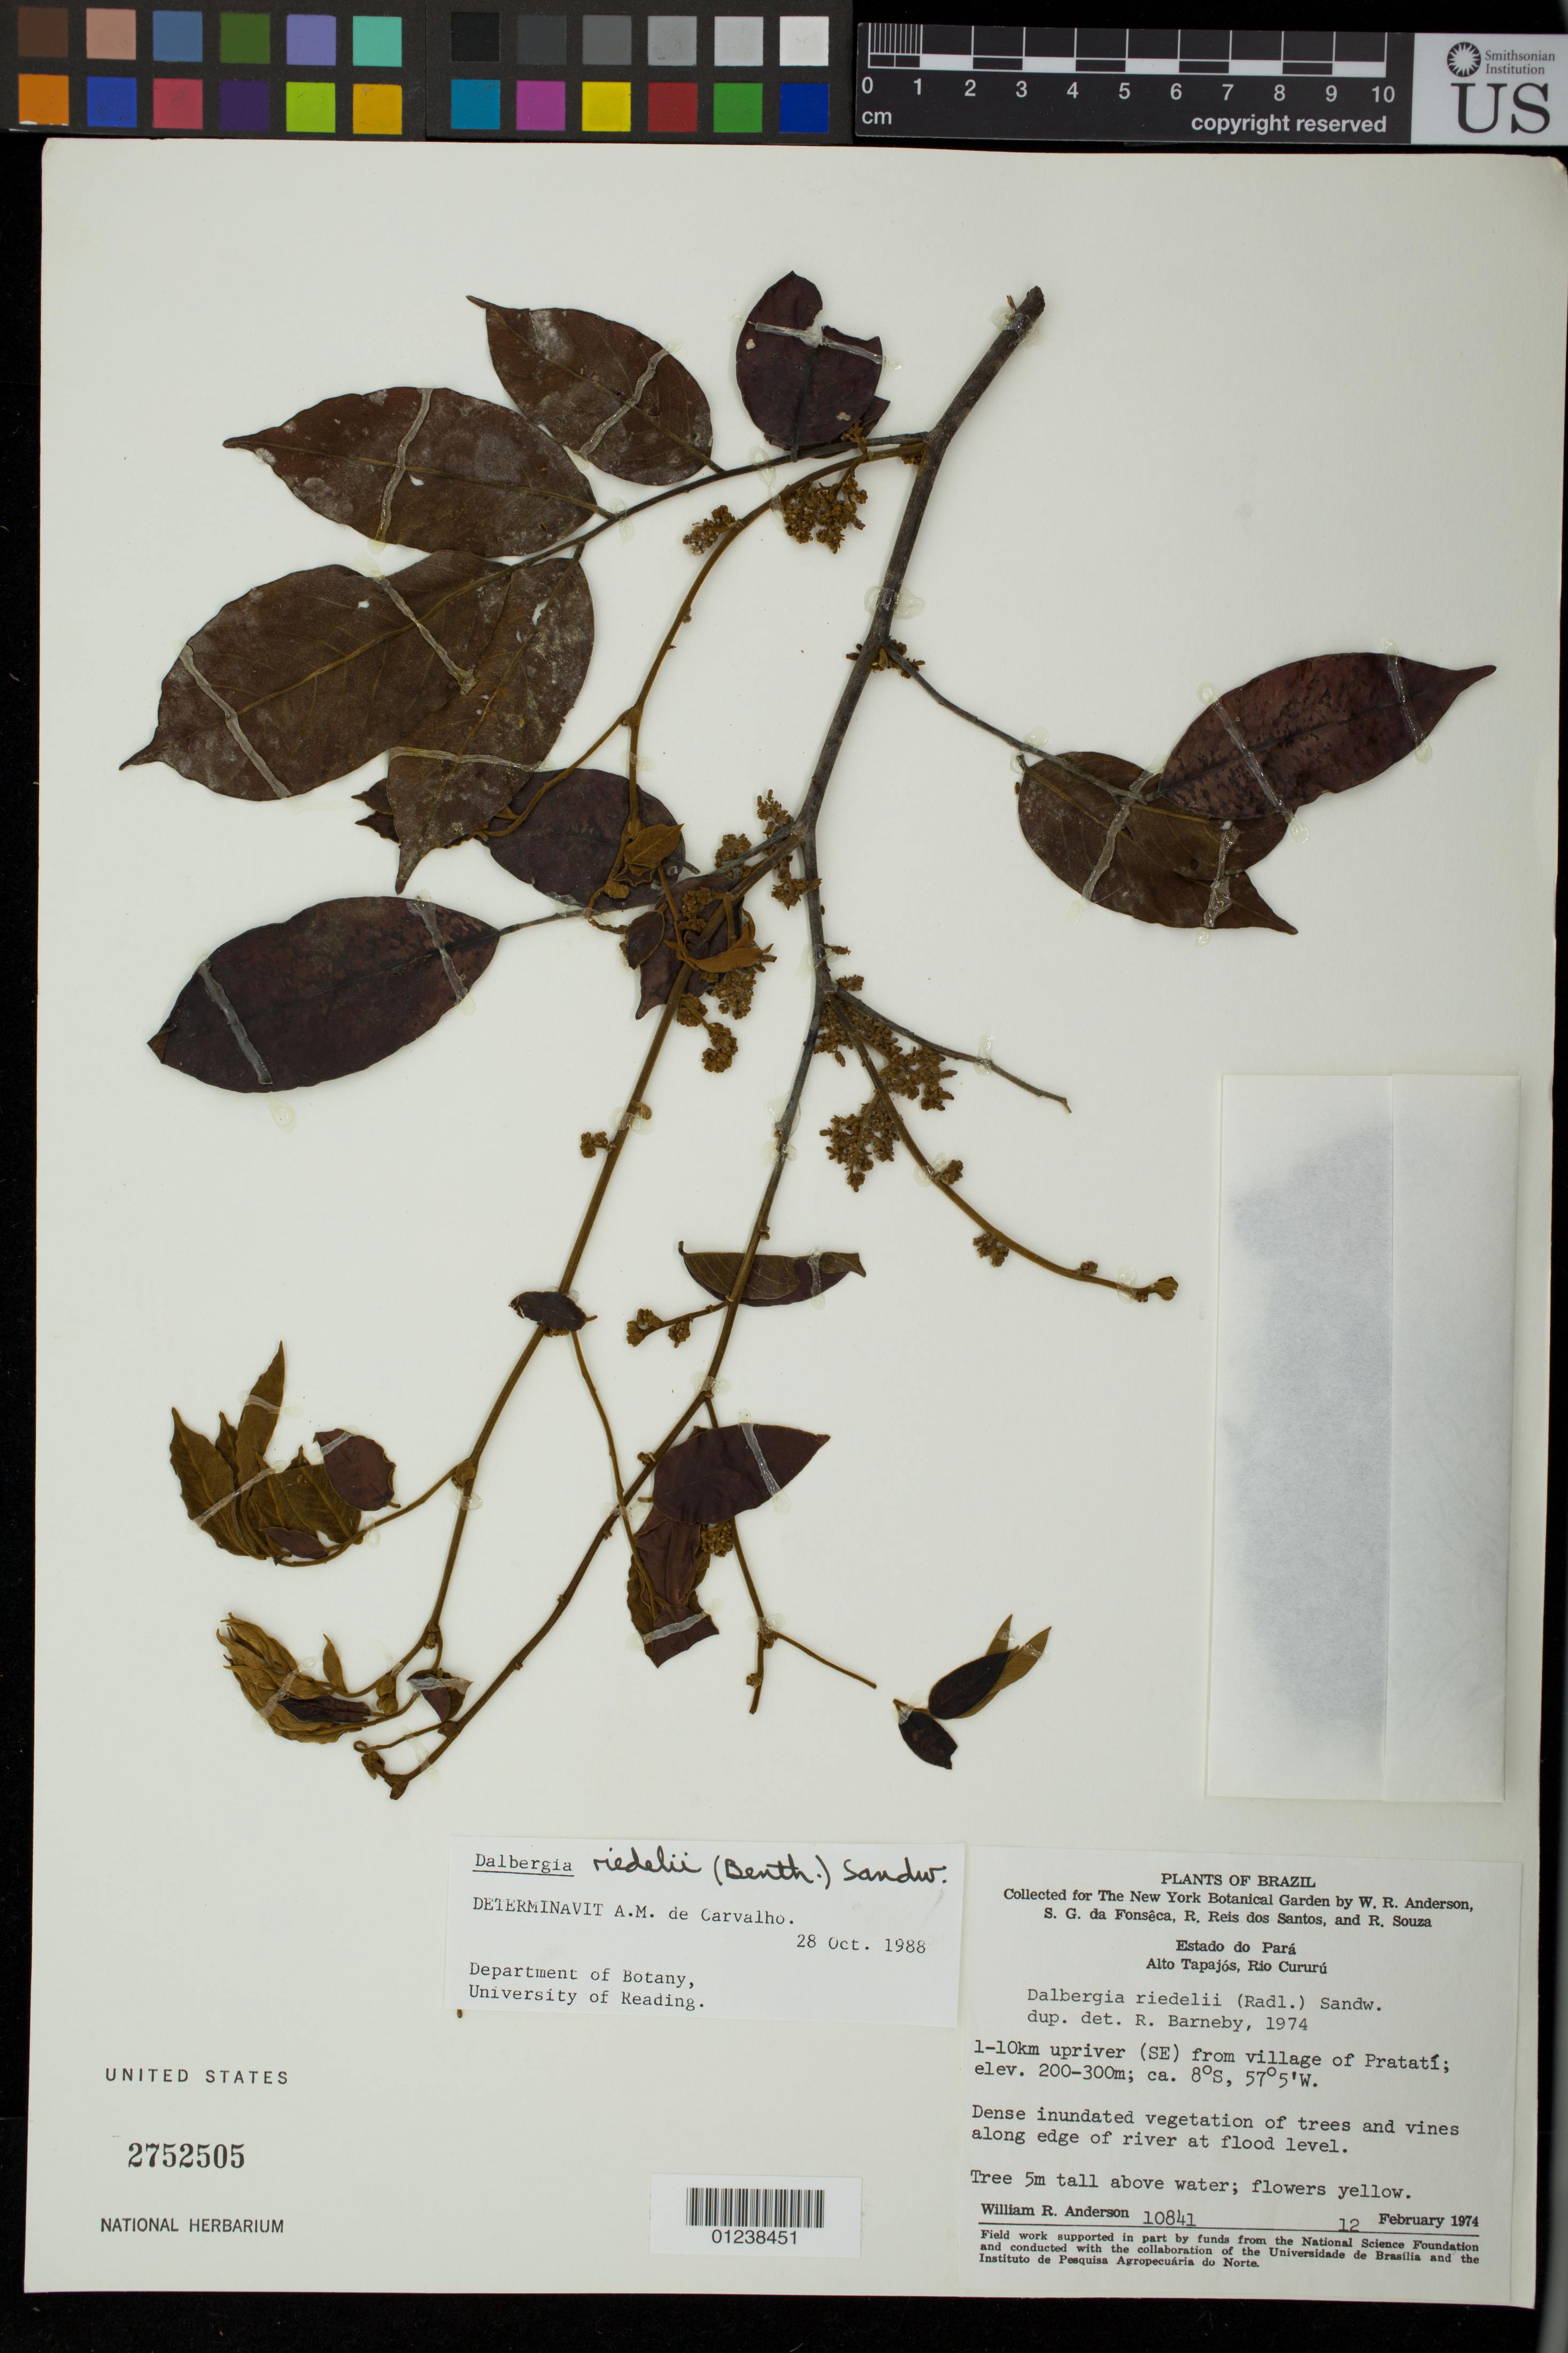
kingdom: Plantae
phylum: Tracheophyta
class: Magnoliopsida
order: Fabales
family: Fabaceae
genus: Dalbergia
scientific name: Dalbergia riedelii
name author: (Benth.) Sandwith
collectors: W. R. Anderson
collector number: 10841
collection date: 1974-02-12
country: Brazil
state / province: Pará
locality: Alto Tapajos, Rio Cururu.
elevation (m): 200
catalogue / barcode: US 2752505